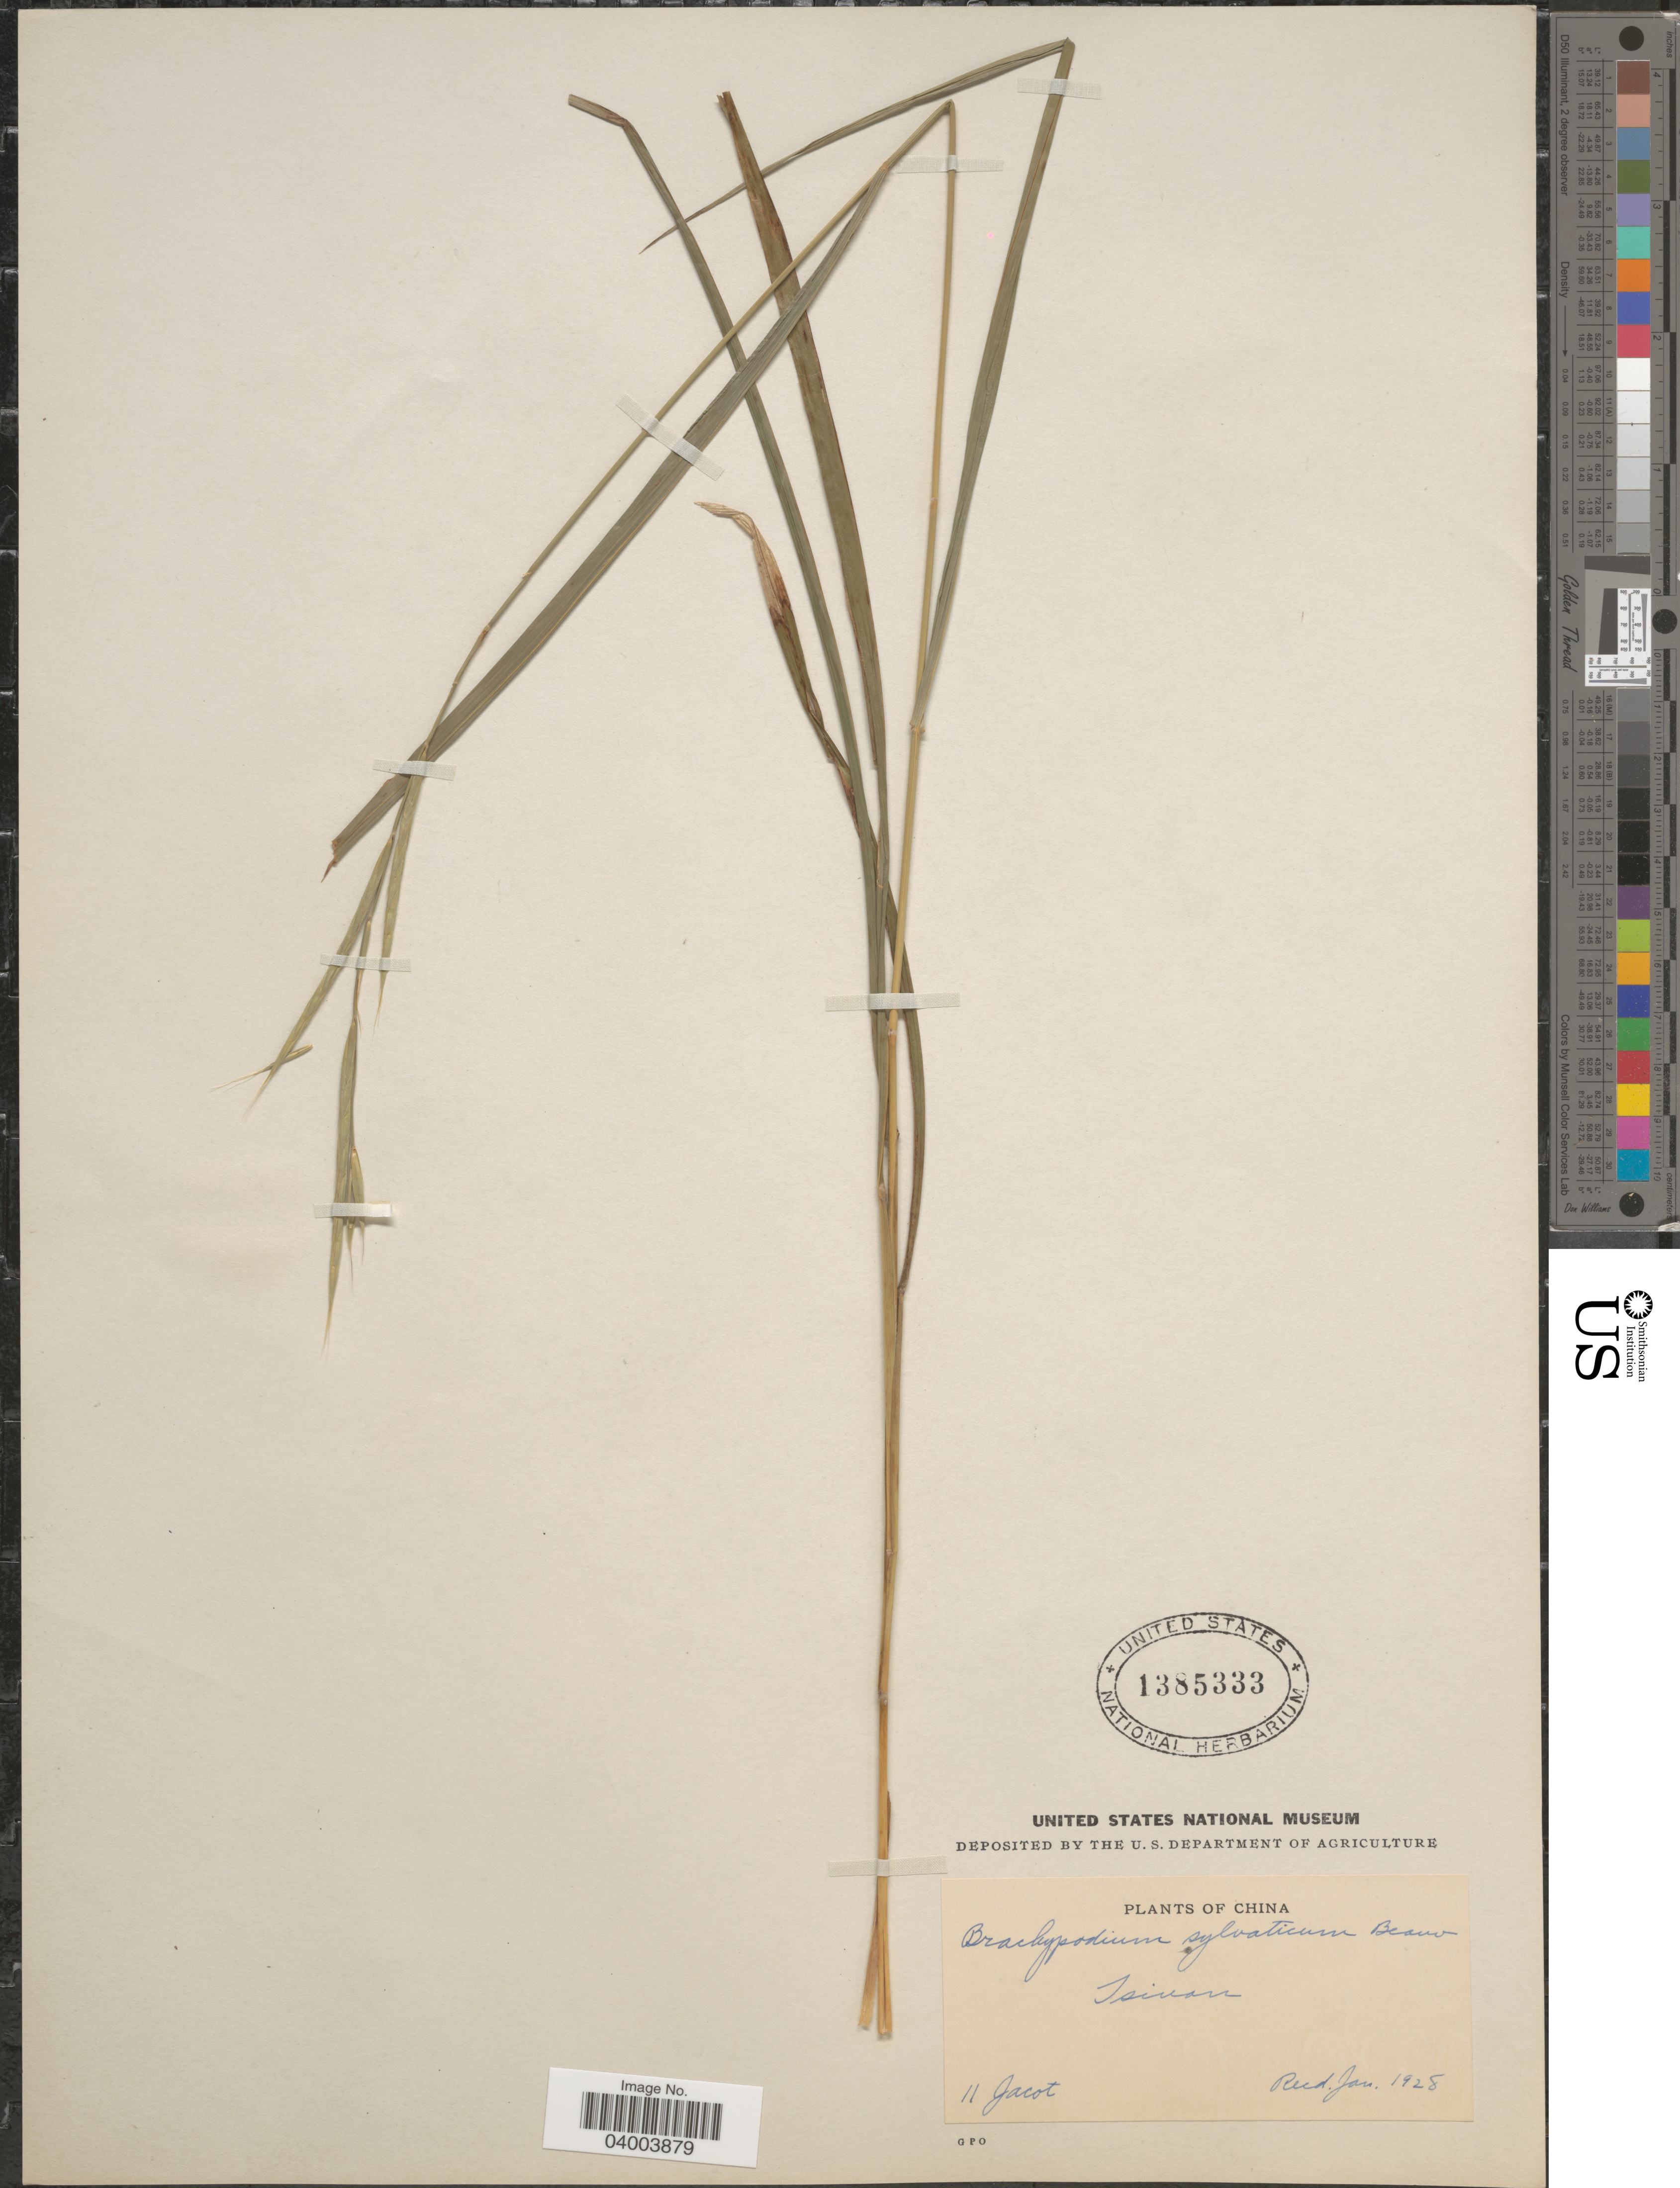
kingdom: Plantae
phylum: Tracheophyta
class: Liliopsida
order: Poales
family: Poaceae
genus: Brachypodium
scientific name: Brachypodium sylvaticum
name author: (Huds.) P. Beauv.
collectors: Jacot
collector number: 11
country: China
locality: Tsinan.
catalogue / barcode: US 1385333